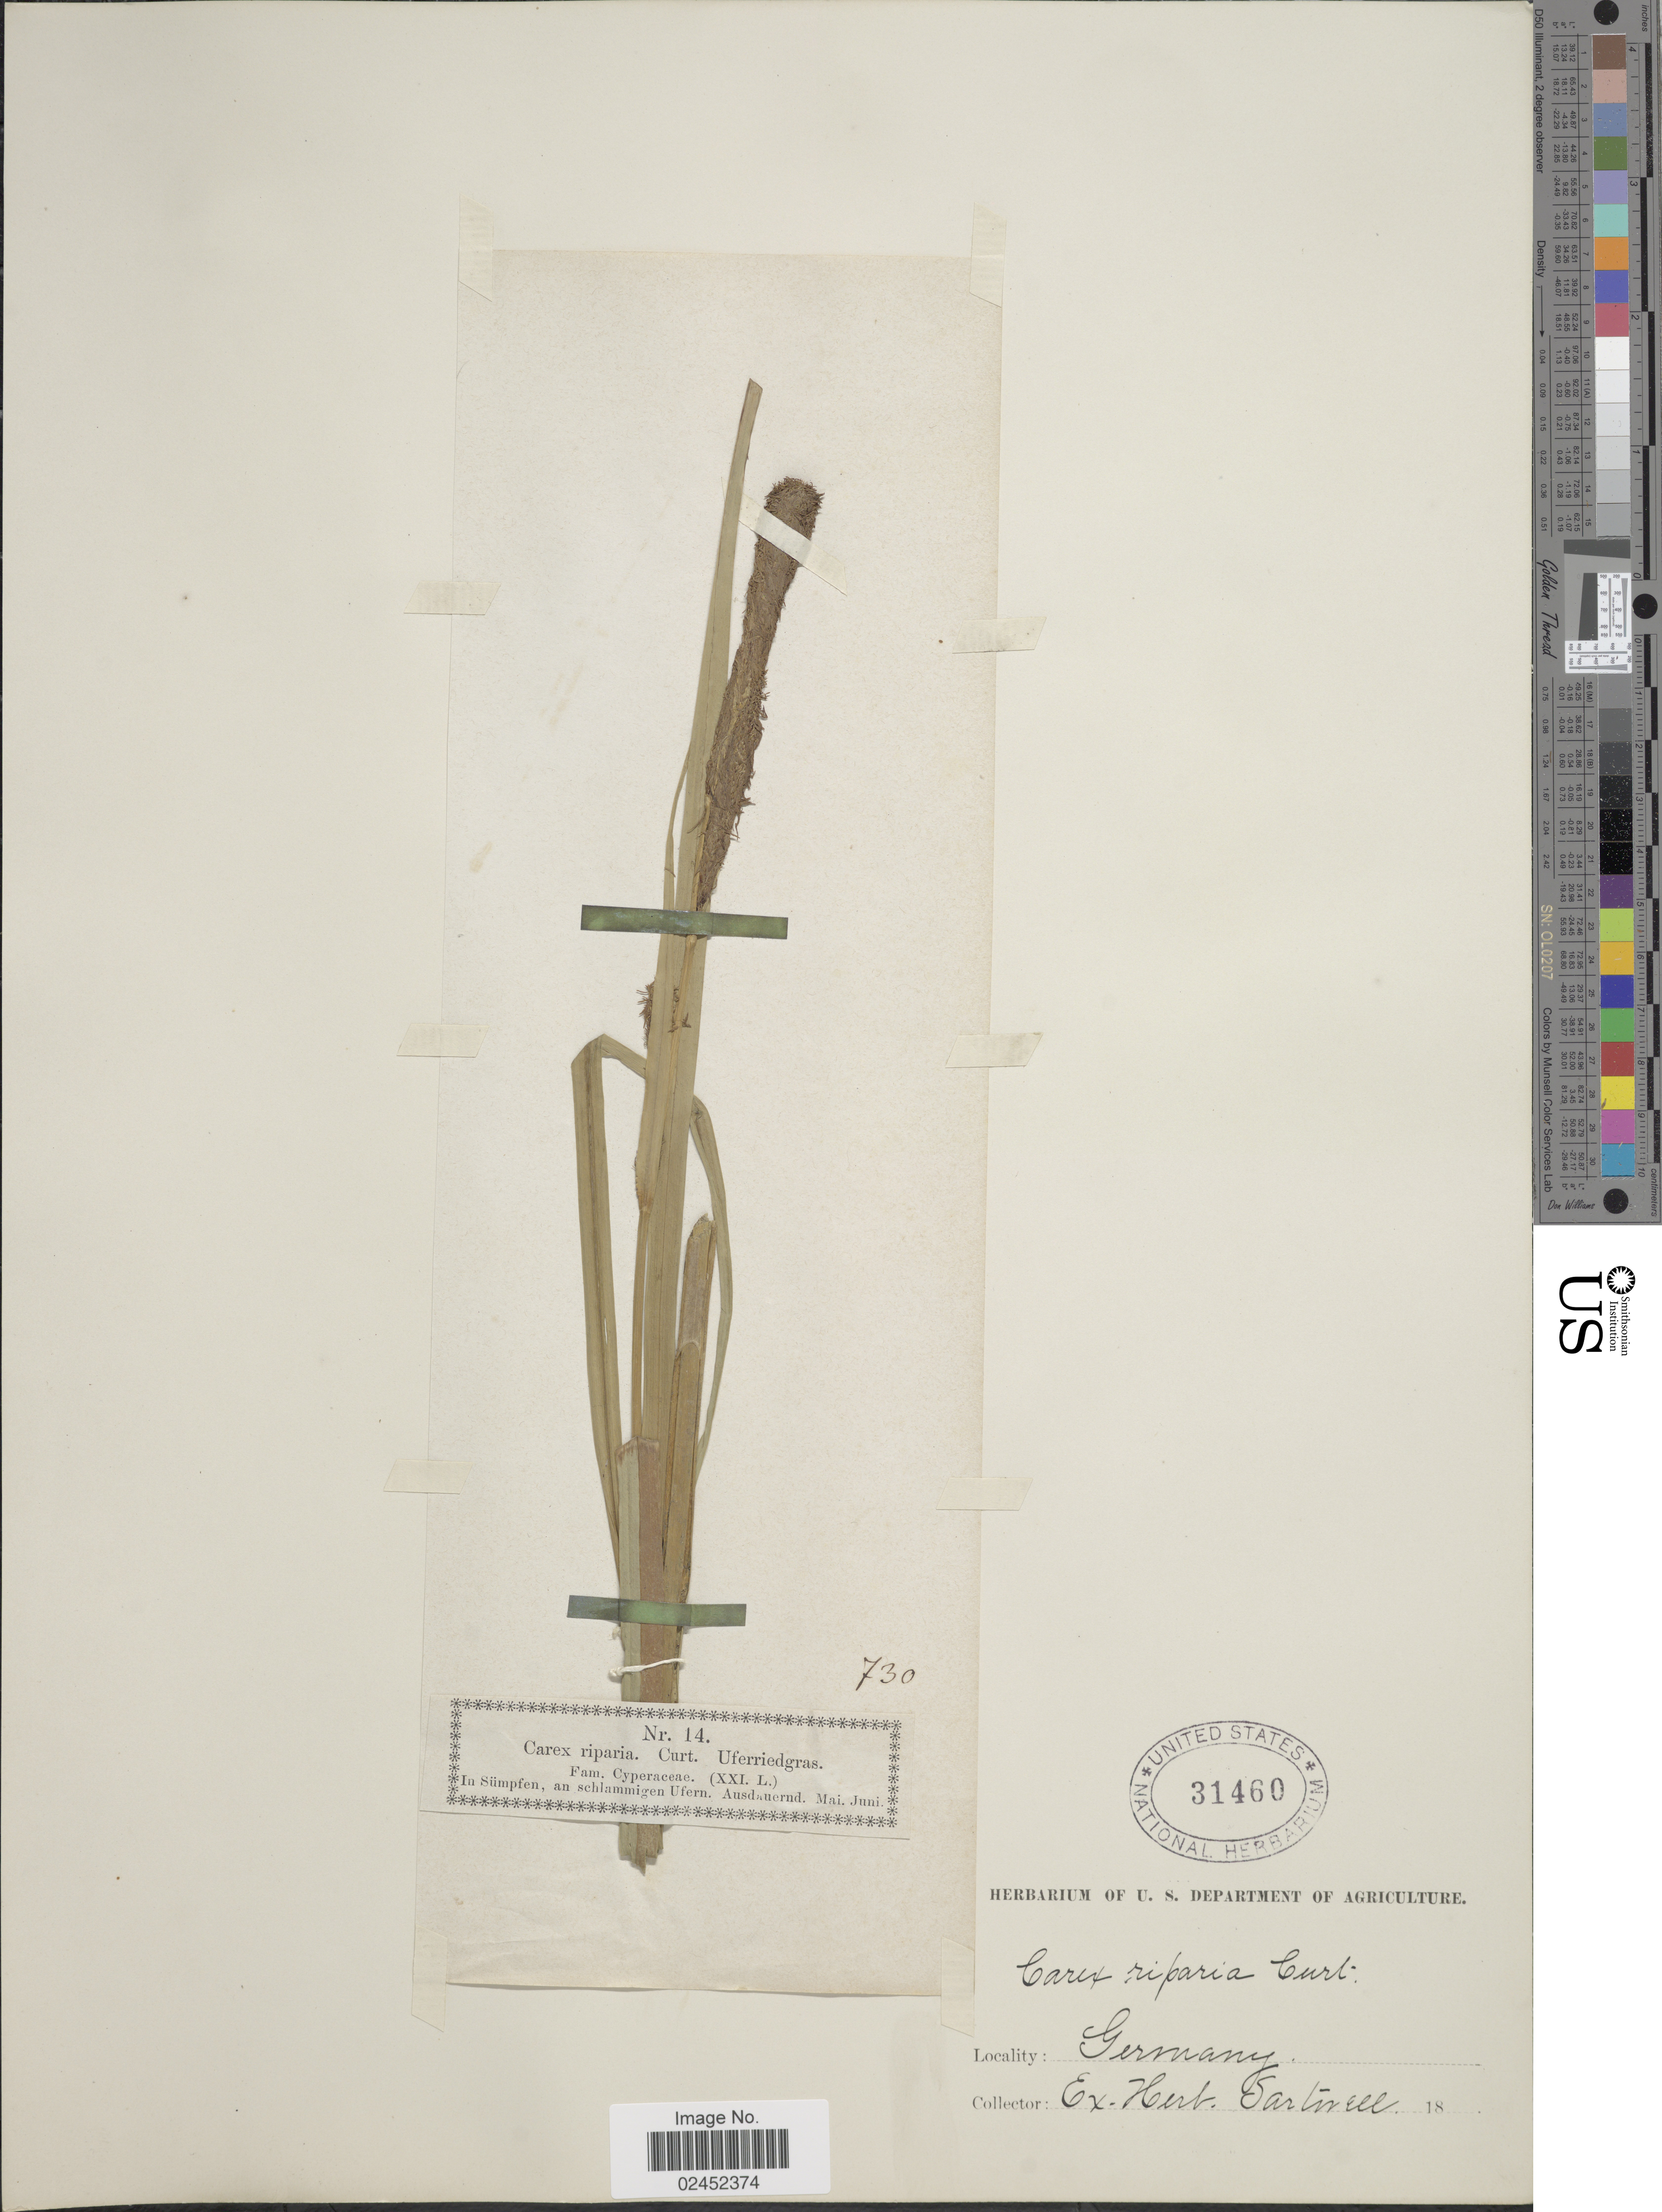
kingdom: Plantae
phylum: Tracheophyta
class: Liliopsida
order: Poales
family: Cyperaceae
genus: Carex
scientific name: Carex riparia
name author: Curtis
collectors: ex herb. Sartwell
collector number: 14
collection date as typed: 18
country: Germany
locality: Germany. In Sumpfen, an schlammigen Ufern.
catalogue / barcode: US 31460